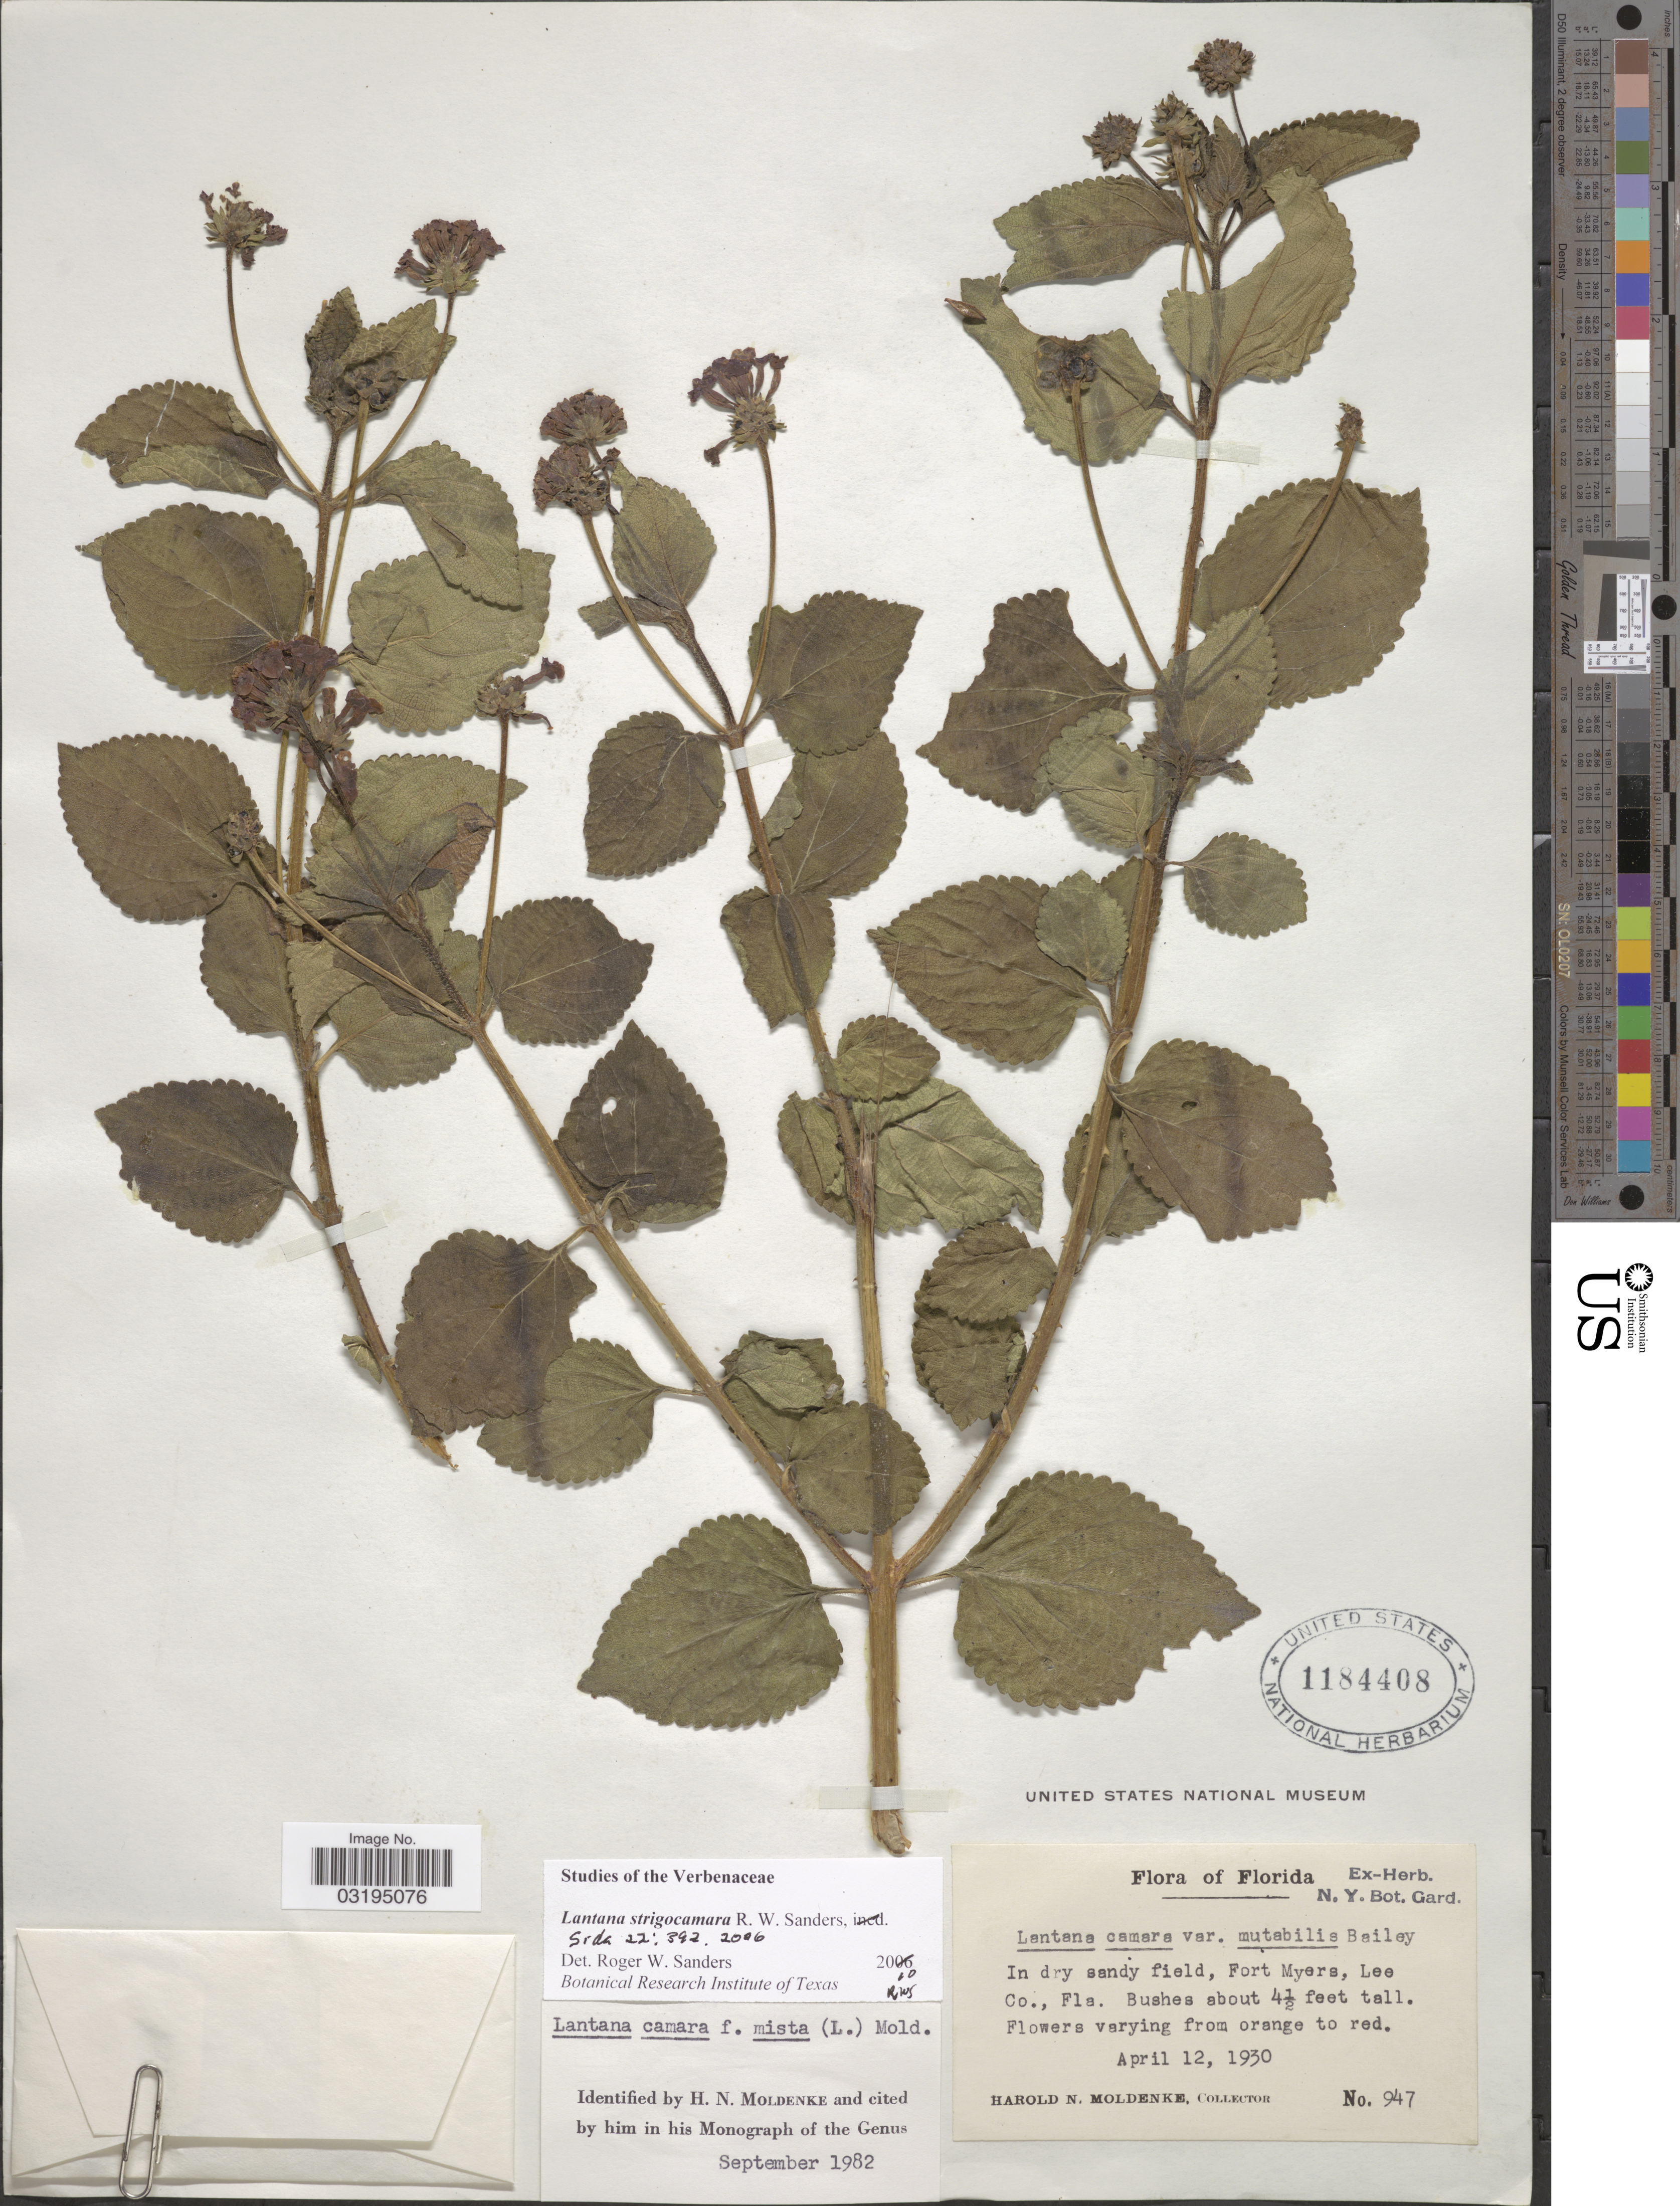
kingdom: Plantae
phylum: Tracheophyta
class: Magnoliopsida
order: Lamiales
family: Verbenaceae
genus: Lantana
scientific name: Lantana strigocamara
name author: R. W. Sanders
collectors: H. N. Moldenke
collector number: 947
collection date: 1930-04-12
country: United States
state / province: Florida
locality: In dry sandy field, Fort Myers, Lee Co., Fla.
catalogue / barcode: US 1184408